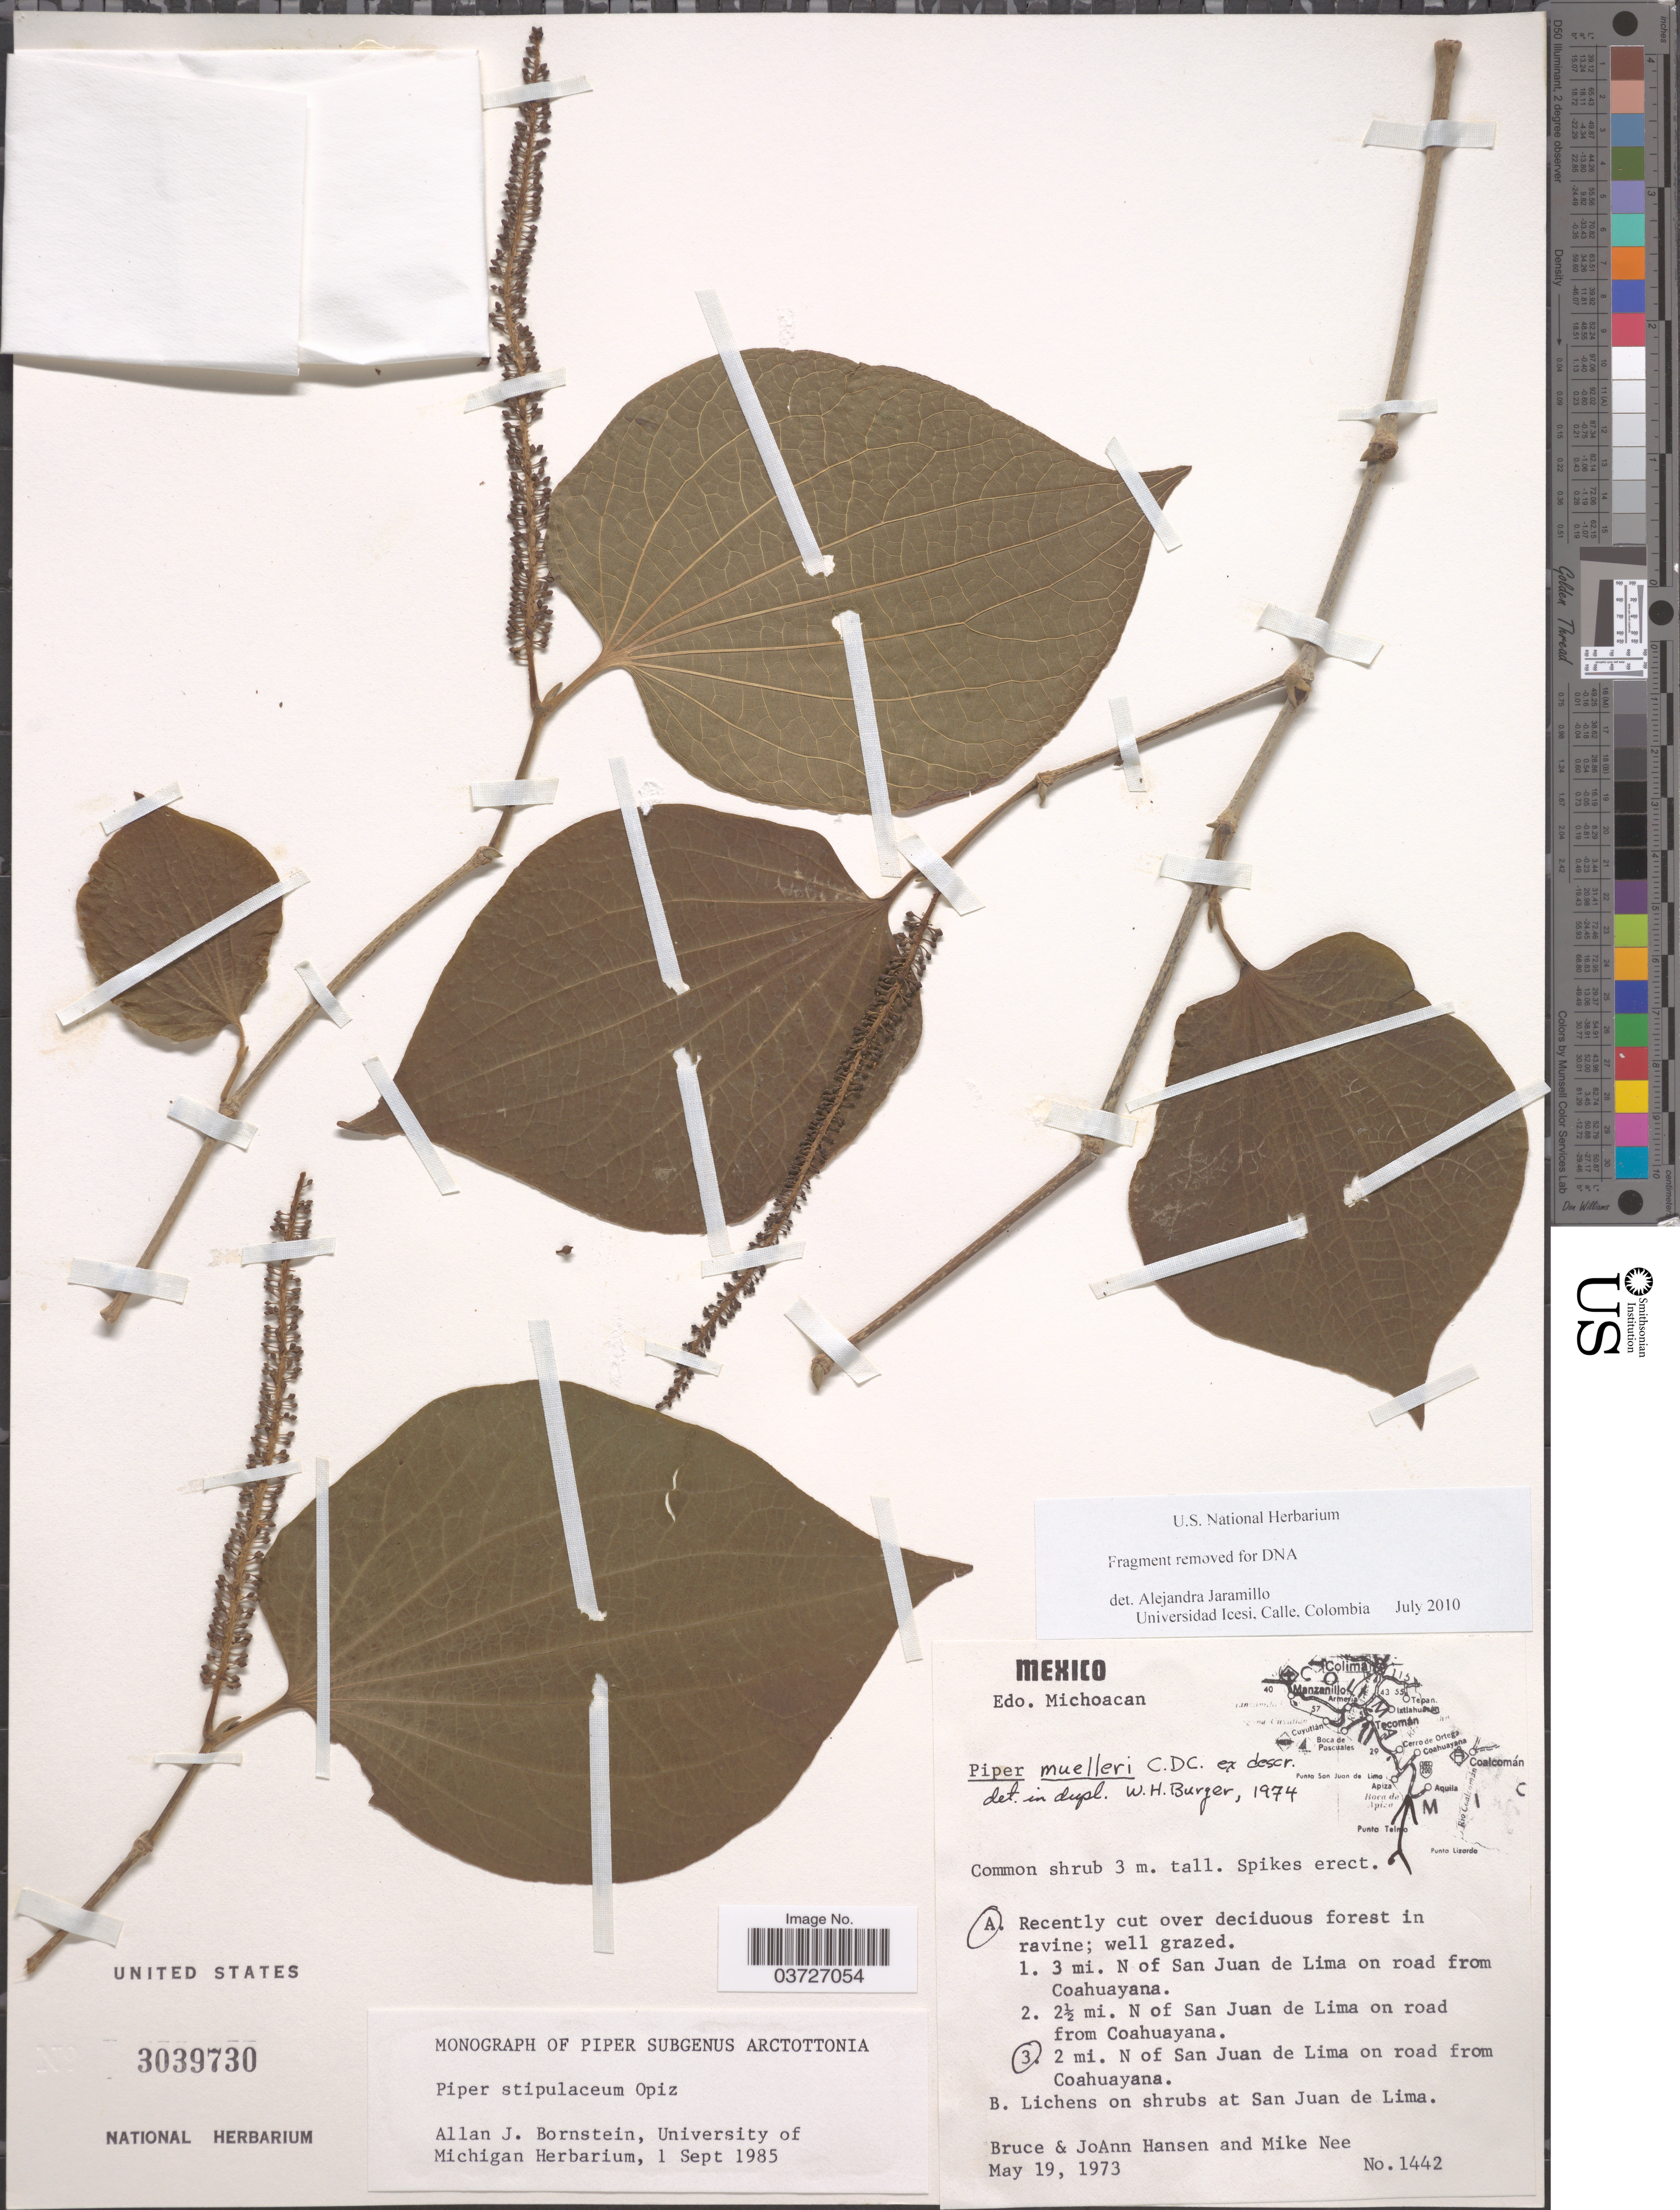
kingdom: Plantae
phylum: Tracheophyta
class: Magnoliopsida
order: Piperales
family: Piperaceae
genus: Piper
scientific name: Piper stipulaceum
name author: Opiz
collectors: B. Hansen, J. Hansen & M. Nee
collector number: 1442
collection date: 1973-05-19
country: Mexico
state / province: Michoacán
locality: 2 mi. N of San Juan de Lima on road from Coahuayana.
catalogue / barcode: US 3039730